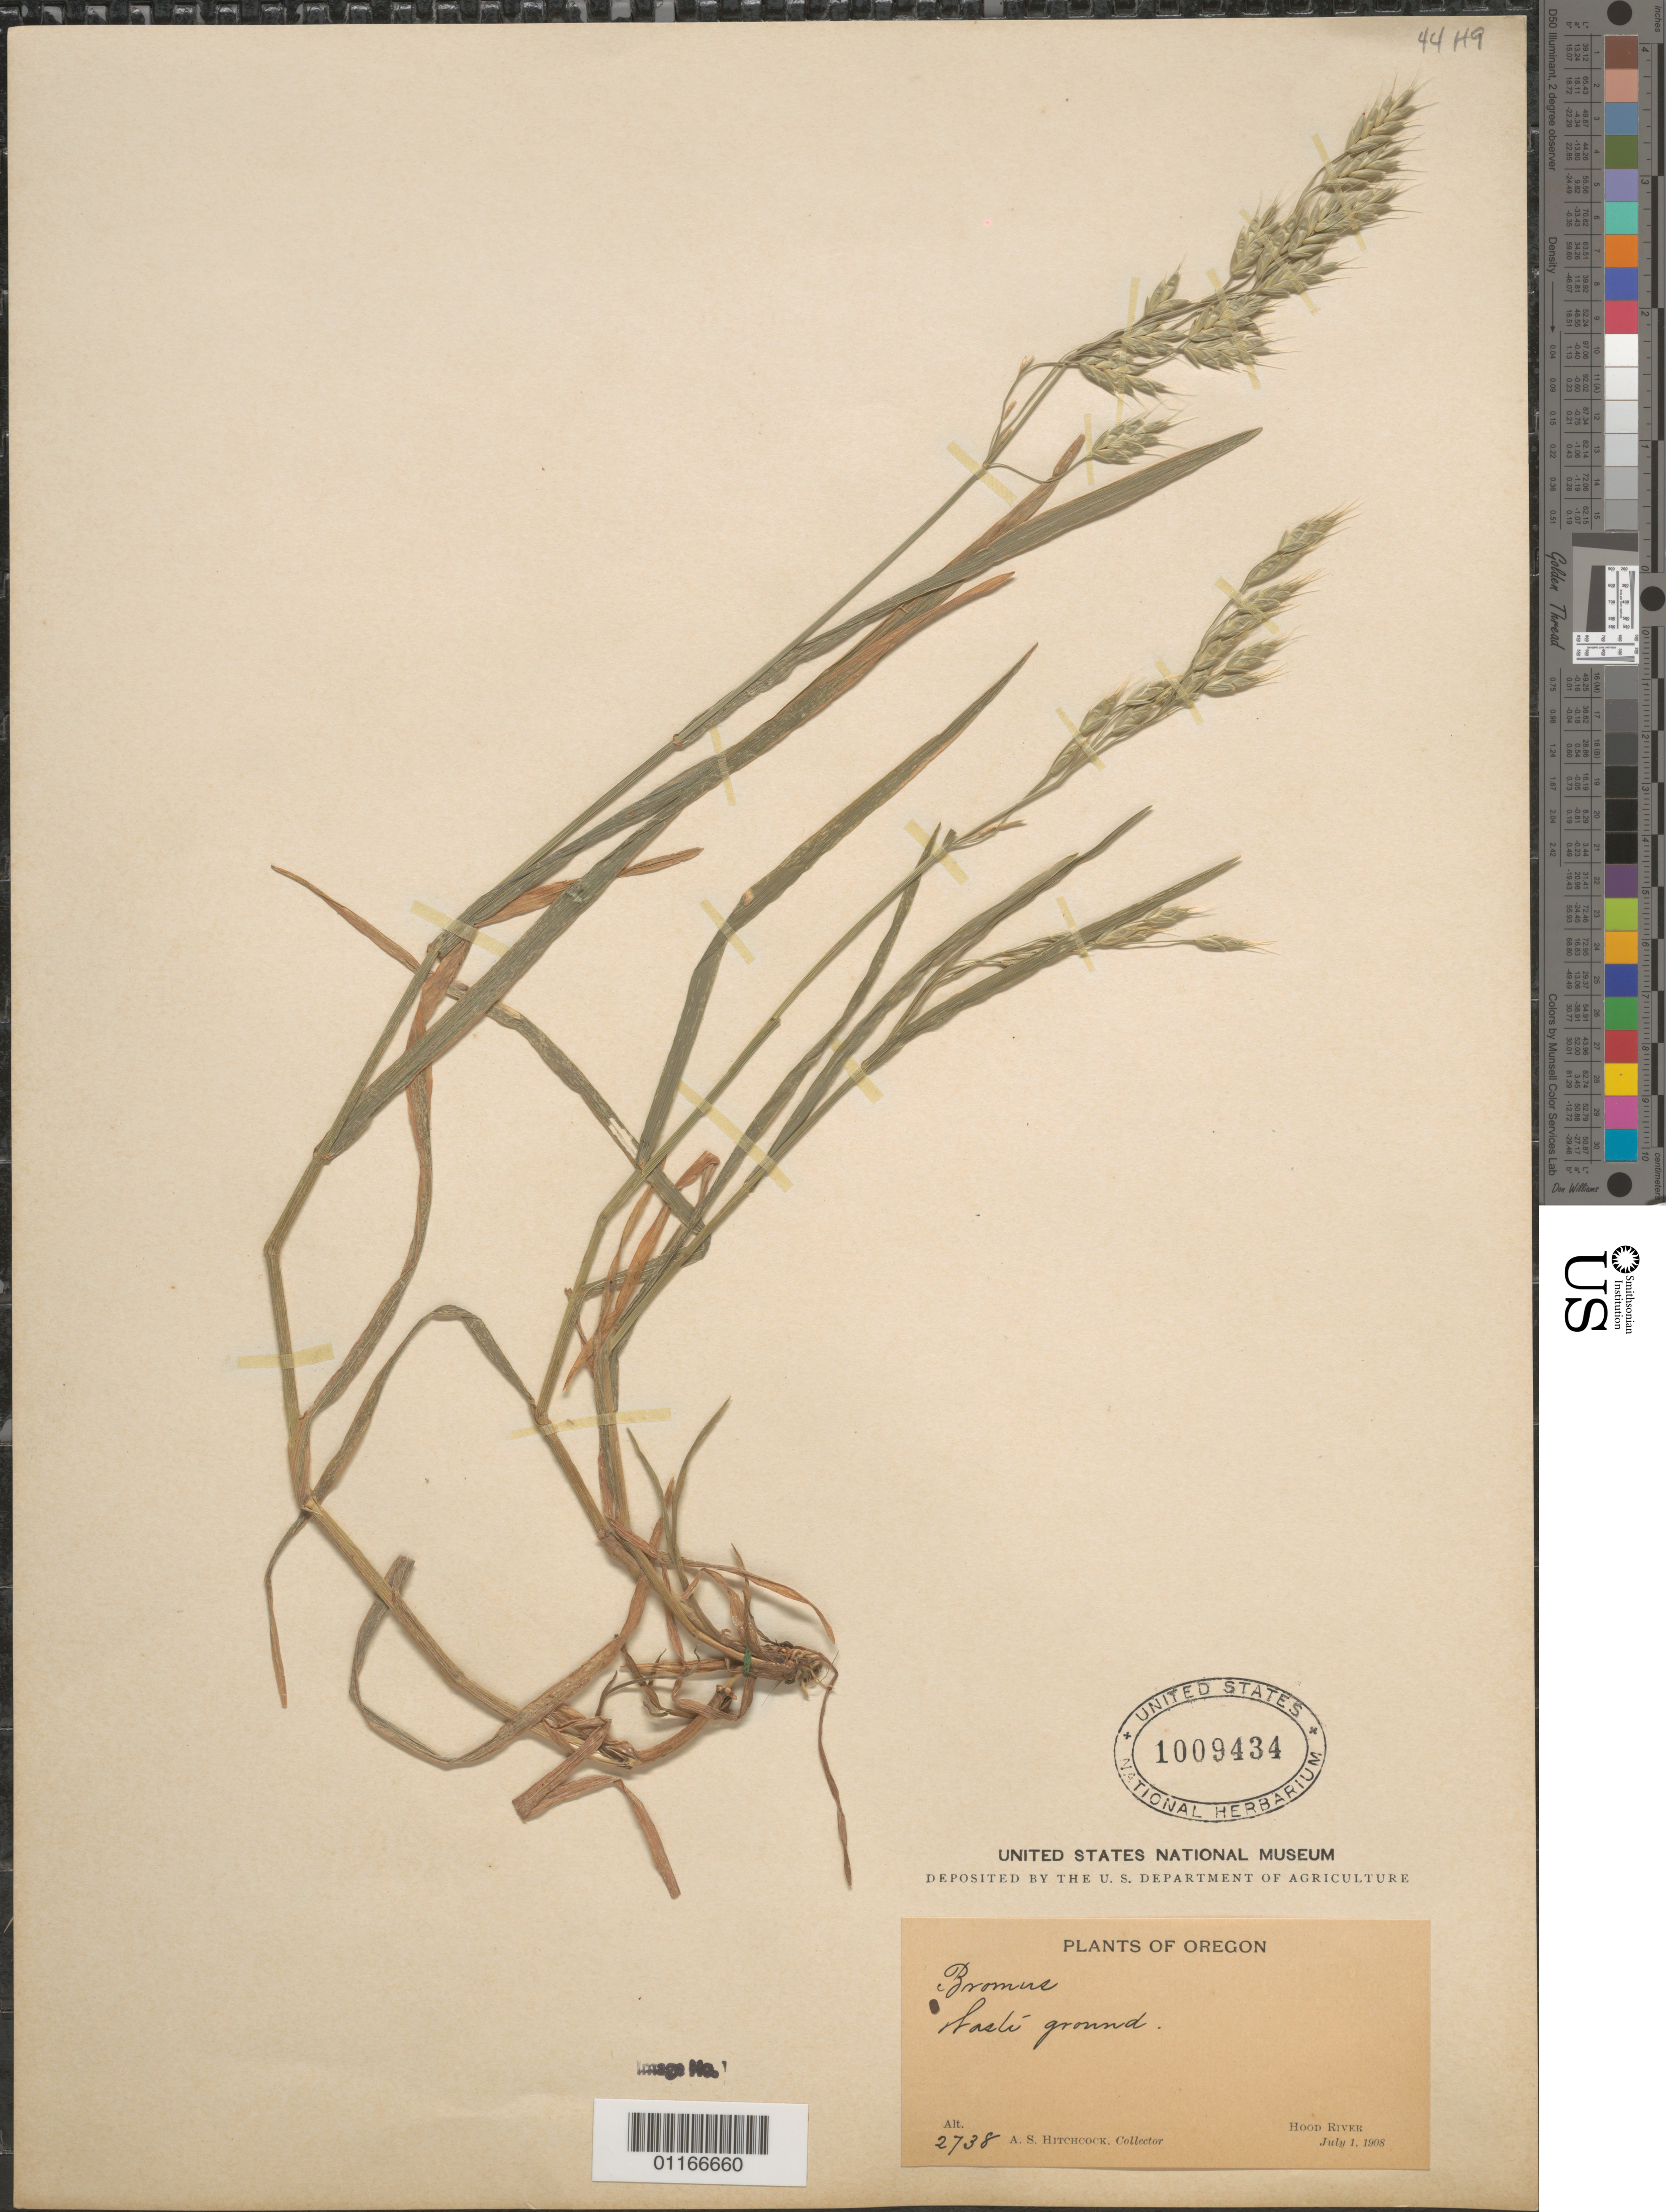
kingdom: Plantae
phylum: Tracheophyta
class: Liliopsida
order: Poales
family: Poaceae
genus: Bromus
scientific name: Bromus sp.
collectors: A. S. Hitchcock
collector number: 2738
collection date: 1908-07-01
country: United States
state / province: Oregon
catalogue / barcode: US 1009434